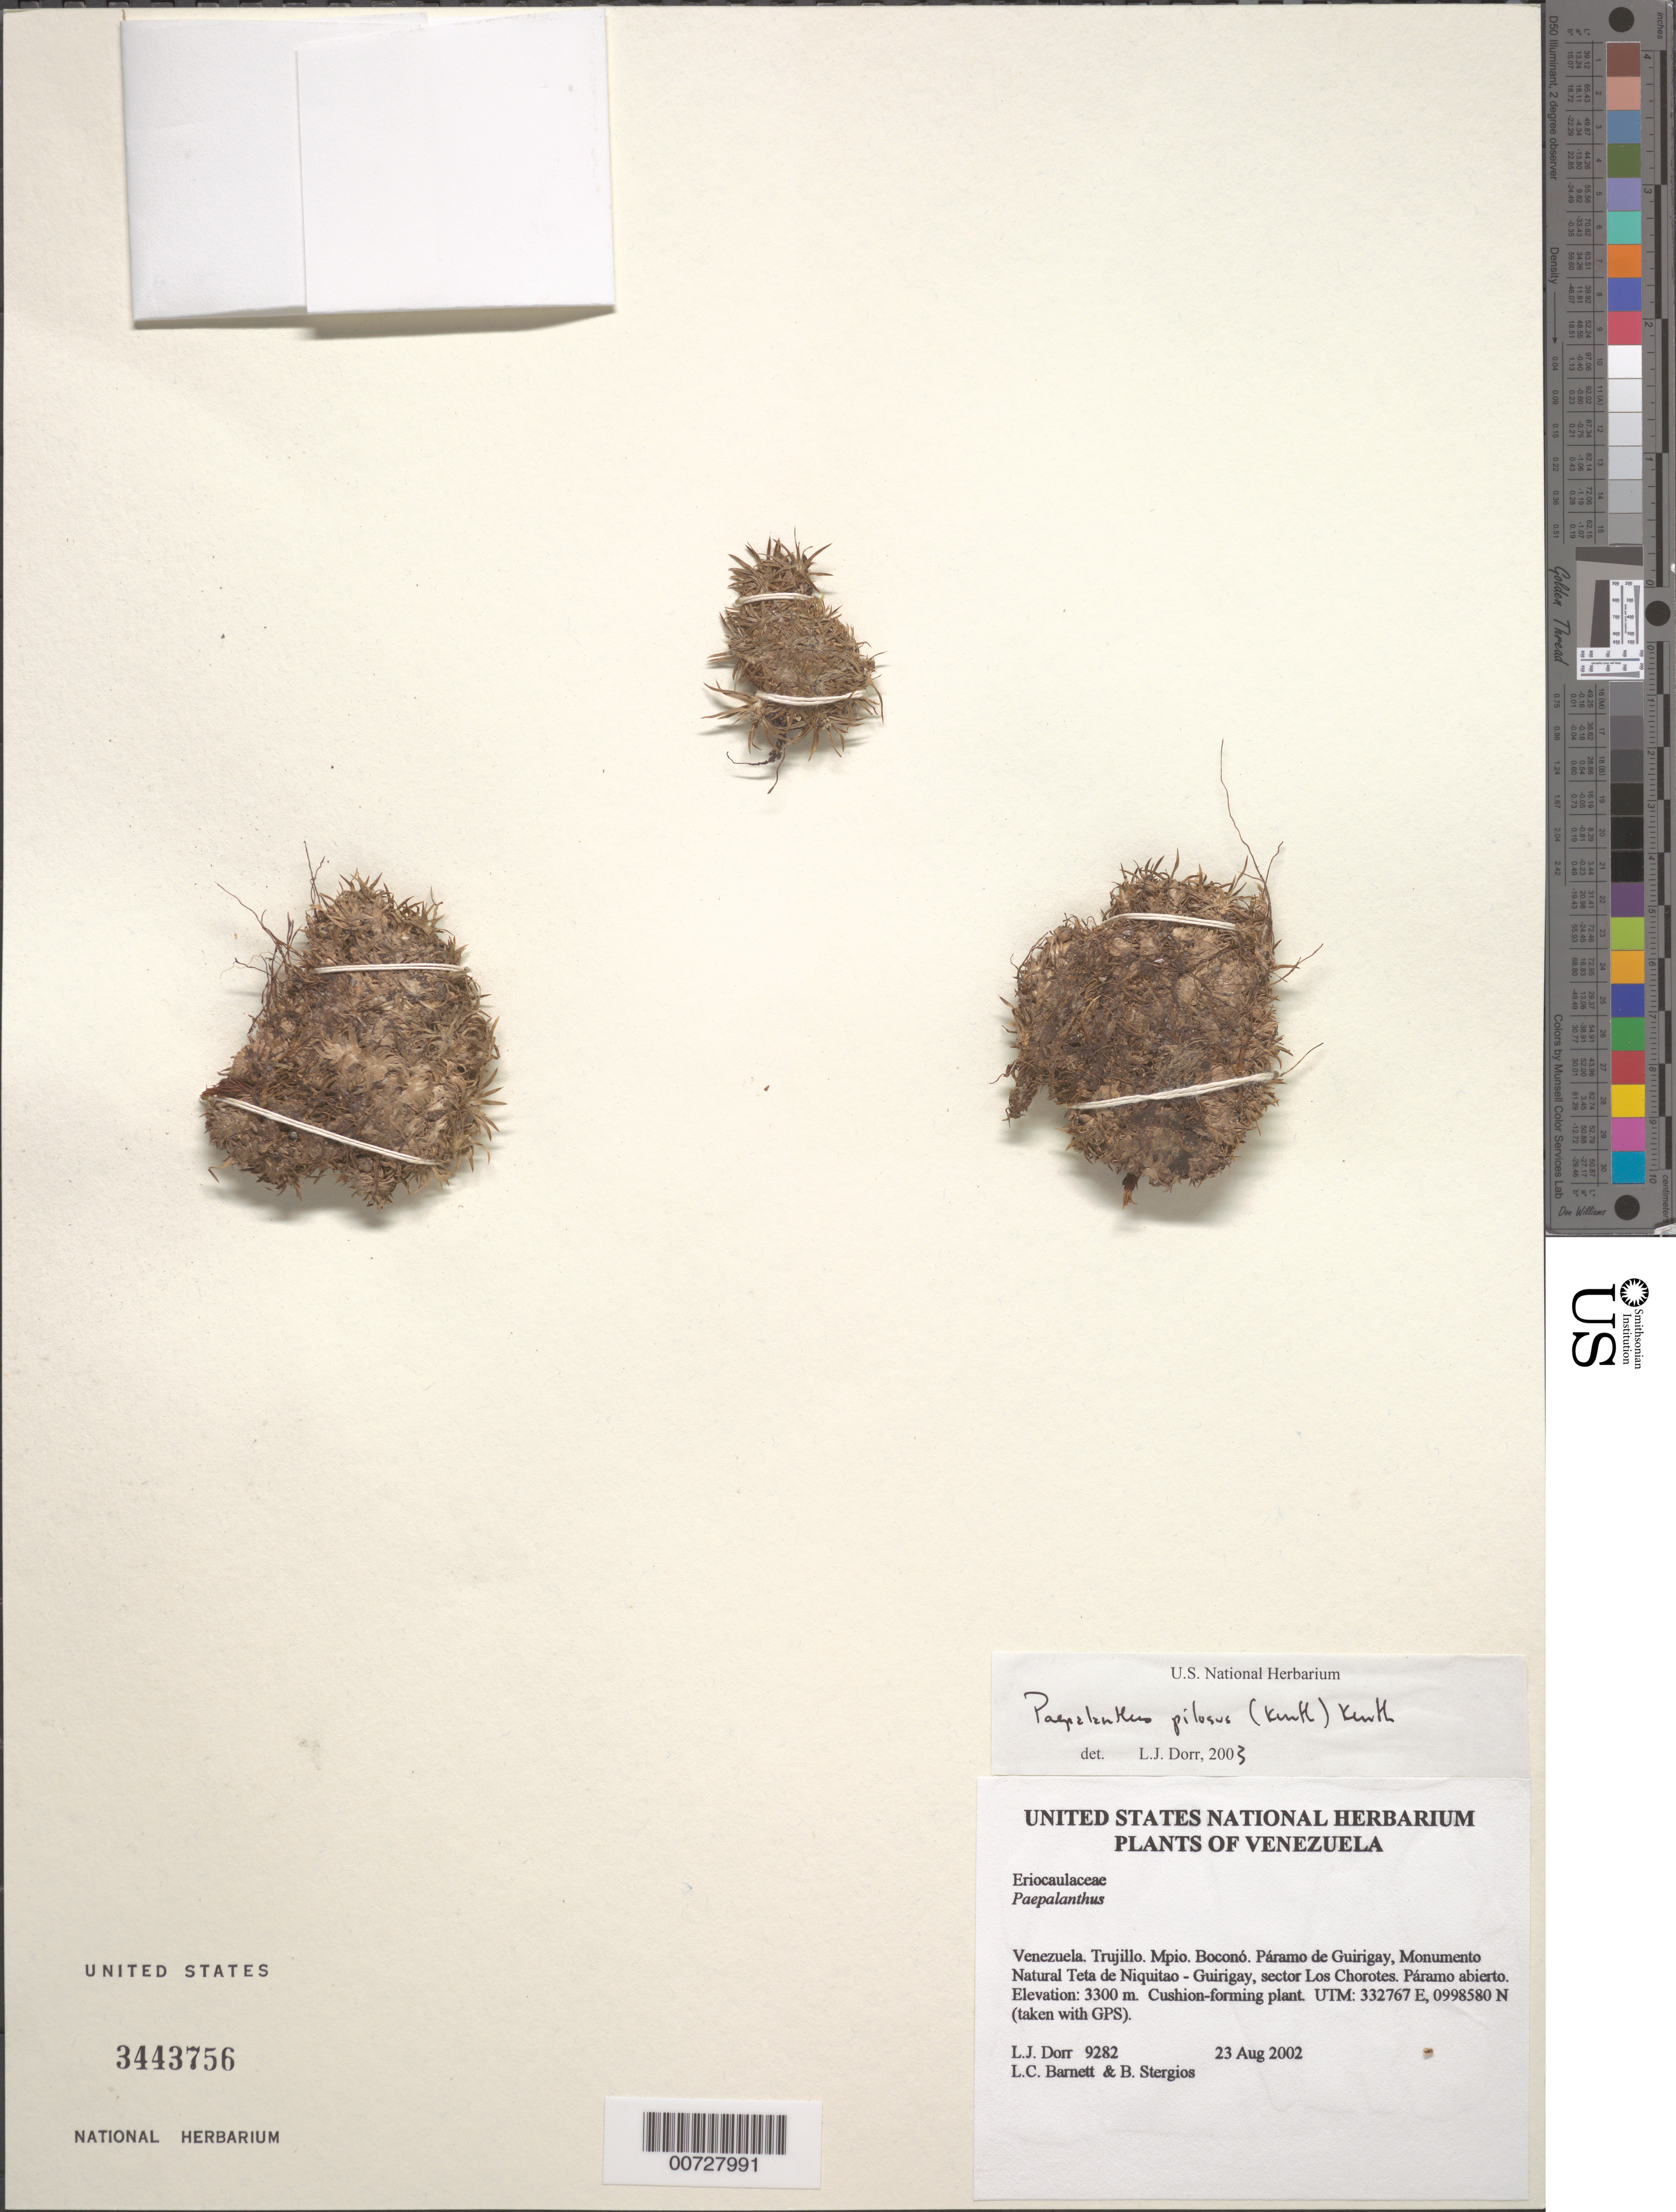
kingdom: Plantae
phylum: Tracheophyta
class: Liliopsida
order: Poales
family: Eriocaulaceae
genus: Paepalanthus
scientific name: Paepalanthus pilosus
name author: (Kunth) Kunth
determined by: Dorr, L. J., (BOT), Smithsonian Institution - National Museum of Natural History (UNITED STATES)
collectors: L. J. Dorr, L. C. Barnett & B. G. Stergios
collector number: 9282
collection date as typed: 23 Aug 2002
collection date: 2002-08-23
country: Venezuela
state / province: Trujillo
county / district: Boconó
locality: Páramo de Guirigay, Monumento Natural Teta de Niquitao - Guirigay, sector Los Chorotes.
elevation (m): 3300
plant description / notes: PORT, US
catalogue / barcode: US 3443756